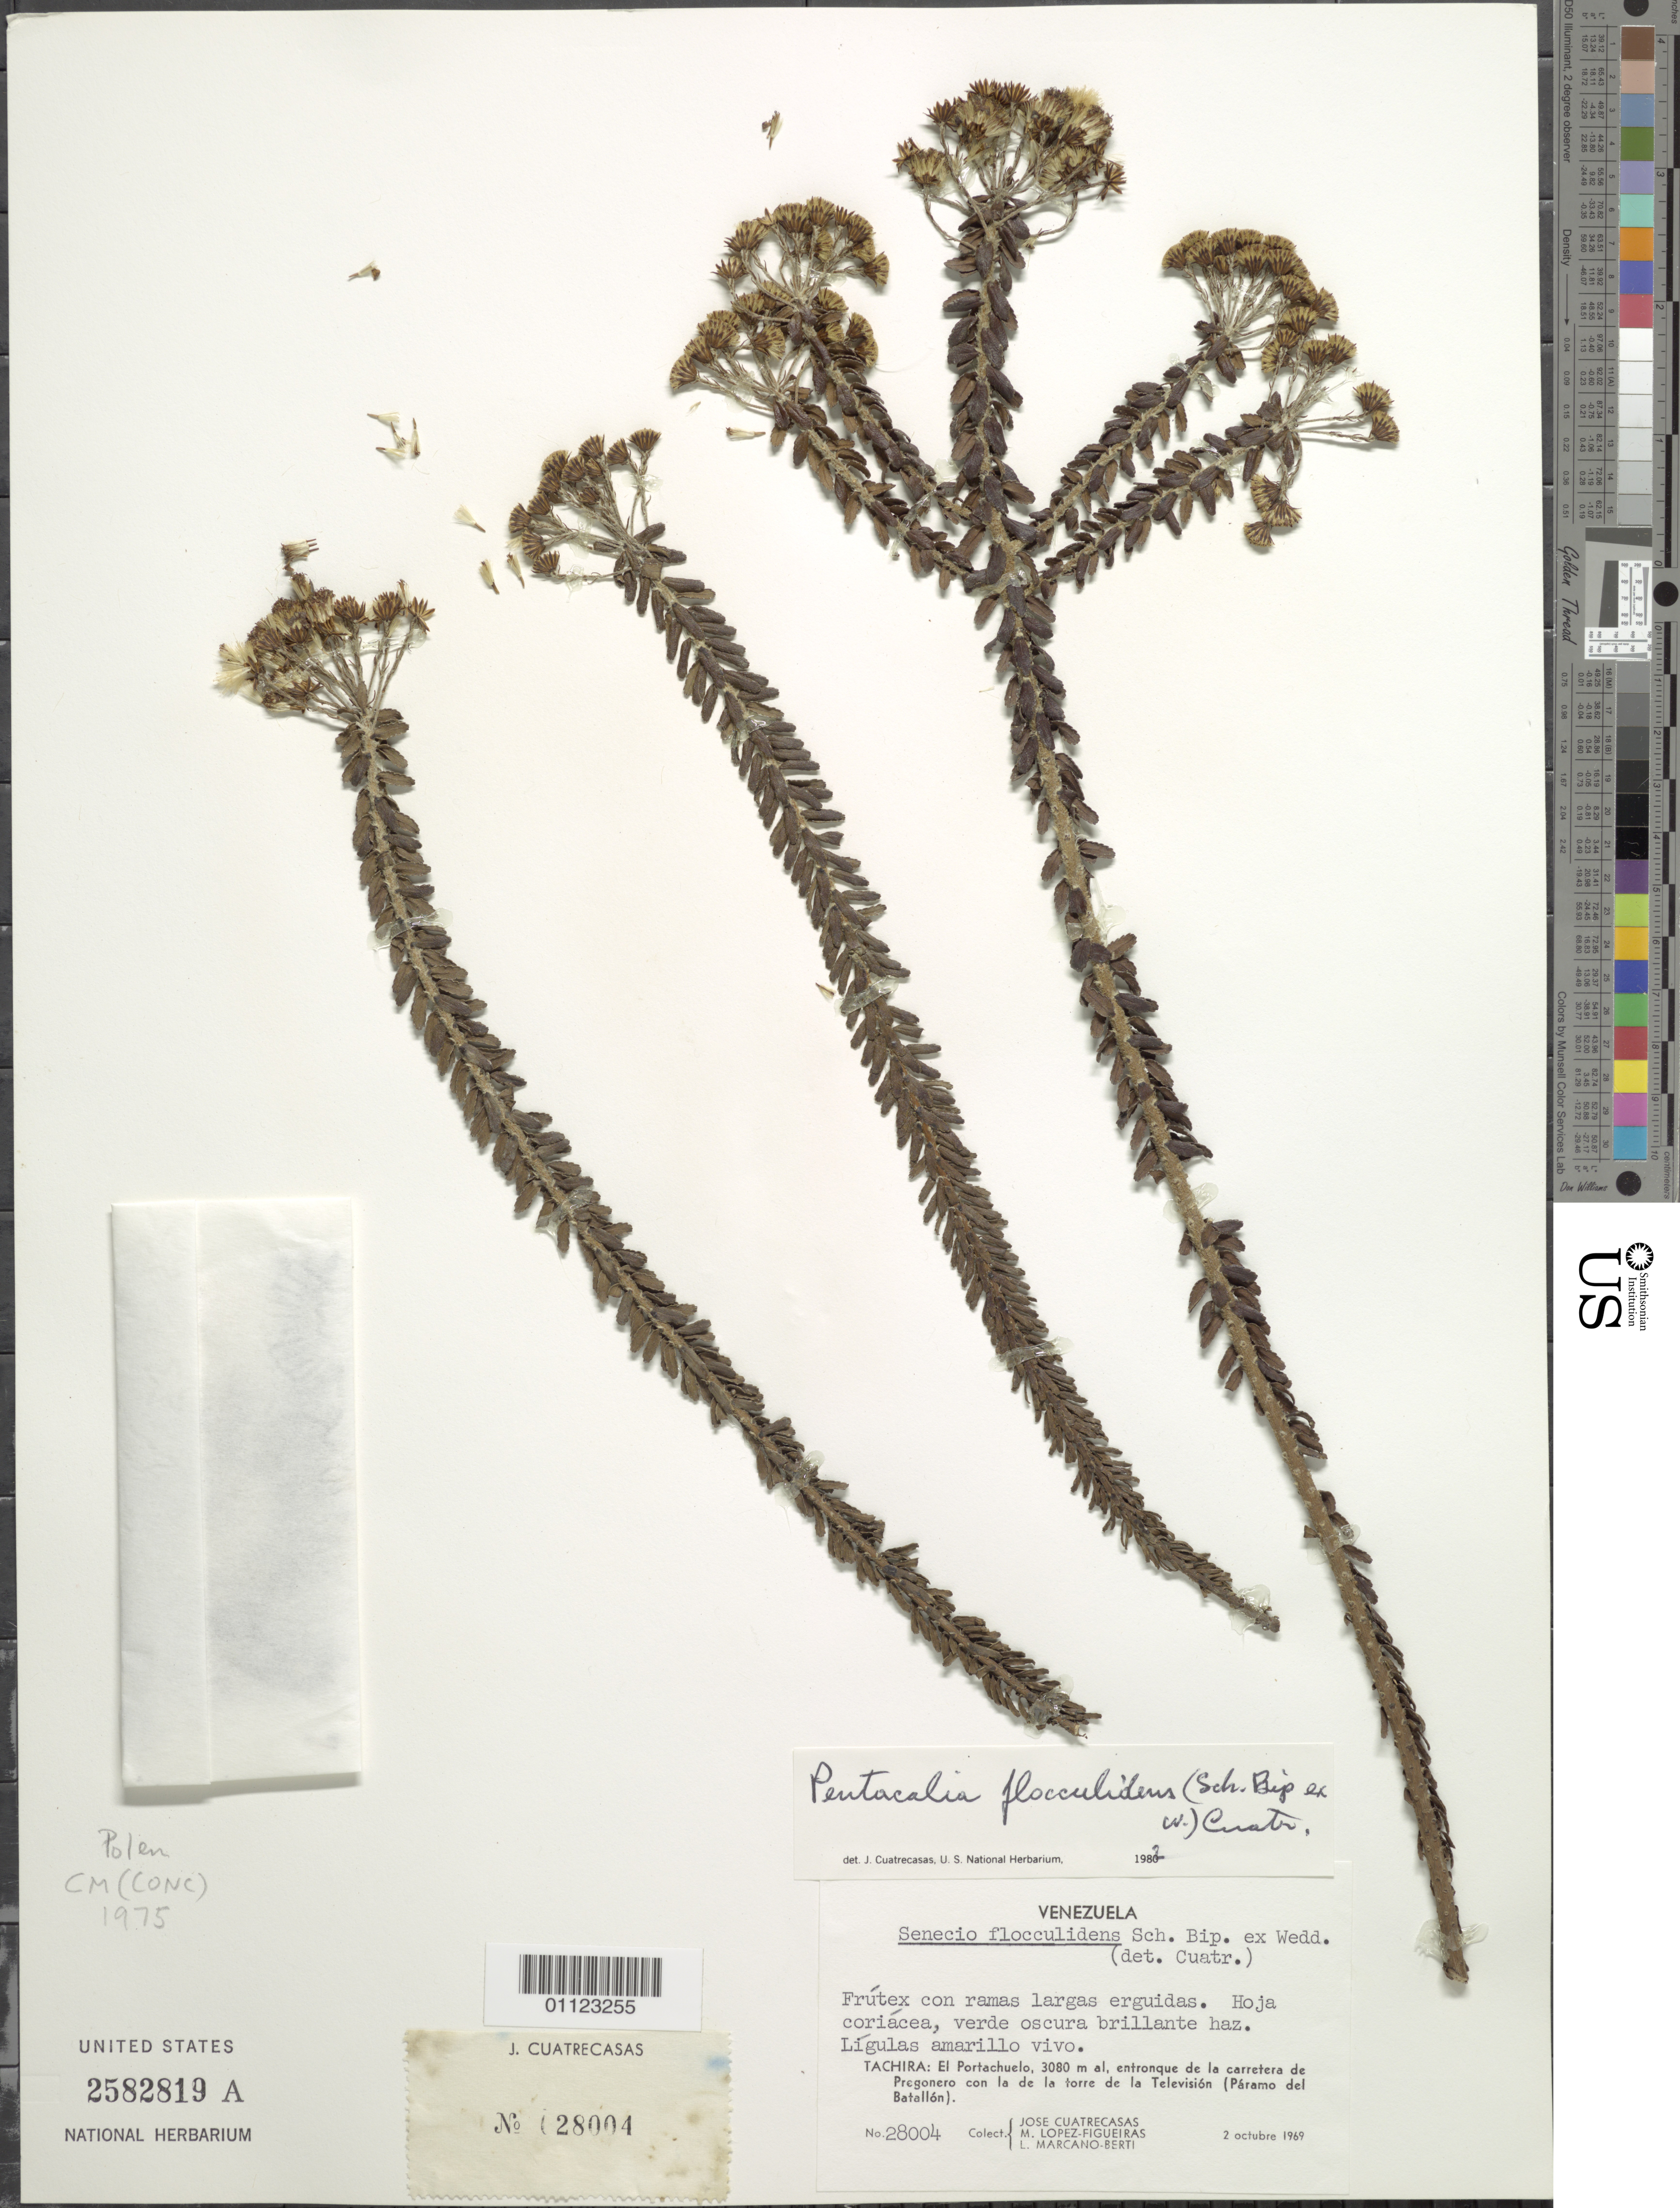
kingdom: Plantae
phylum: Tracheophyta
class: Magnoliopsida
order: Asterales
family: Asteraceae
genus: Pentacalia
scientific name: Pentacalia flocculidens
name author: (Sch. Bip. ex Wedd.) Cuatrec.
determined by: Cuatrecasas, J.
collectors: J. Cuatrecasas, M. López Figueiras & L. Marcano-Berti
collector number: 28004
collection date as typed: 02 Oct 1969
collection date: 1969-10-02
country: Venezuela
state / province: Tachira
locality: El Portachuelo, entronque de la carretera de Pregonero con la de la torre de la Television (Páramo de Batallón).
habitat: Páramo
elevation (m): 3080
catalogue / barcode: US 2582819